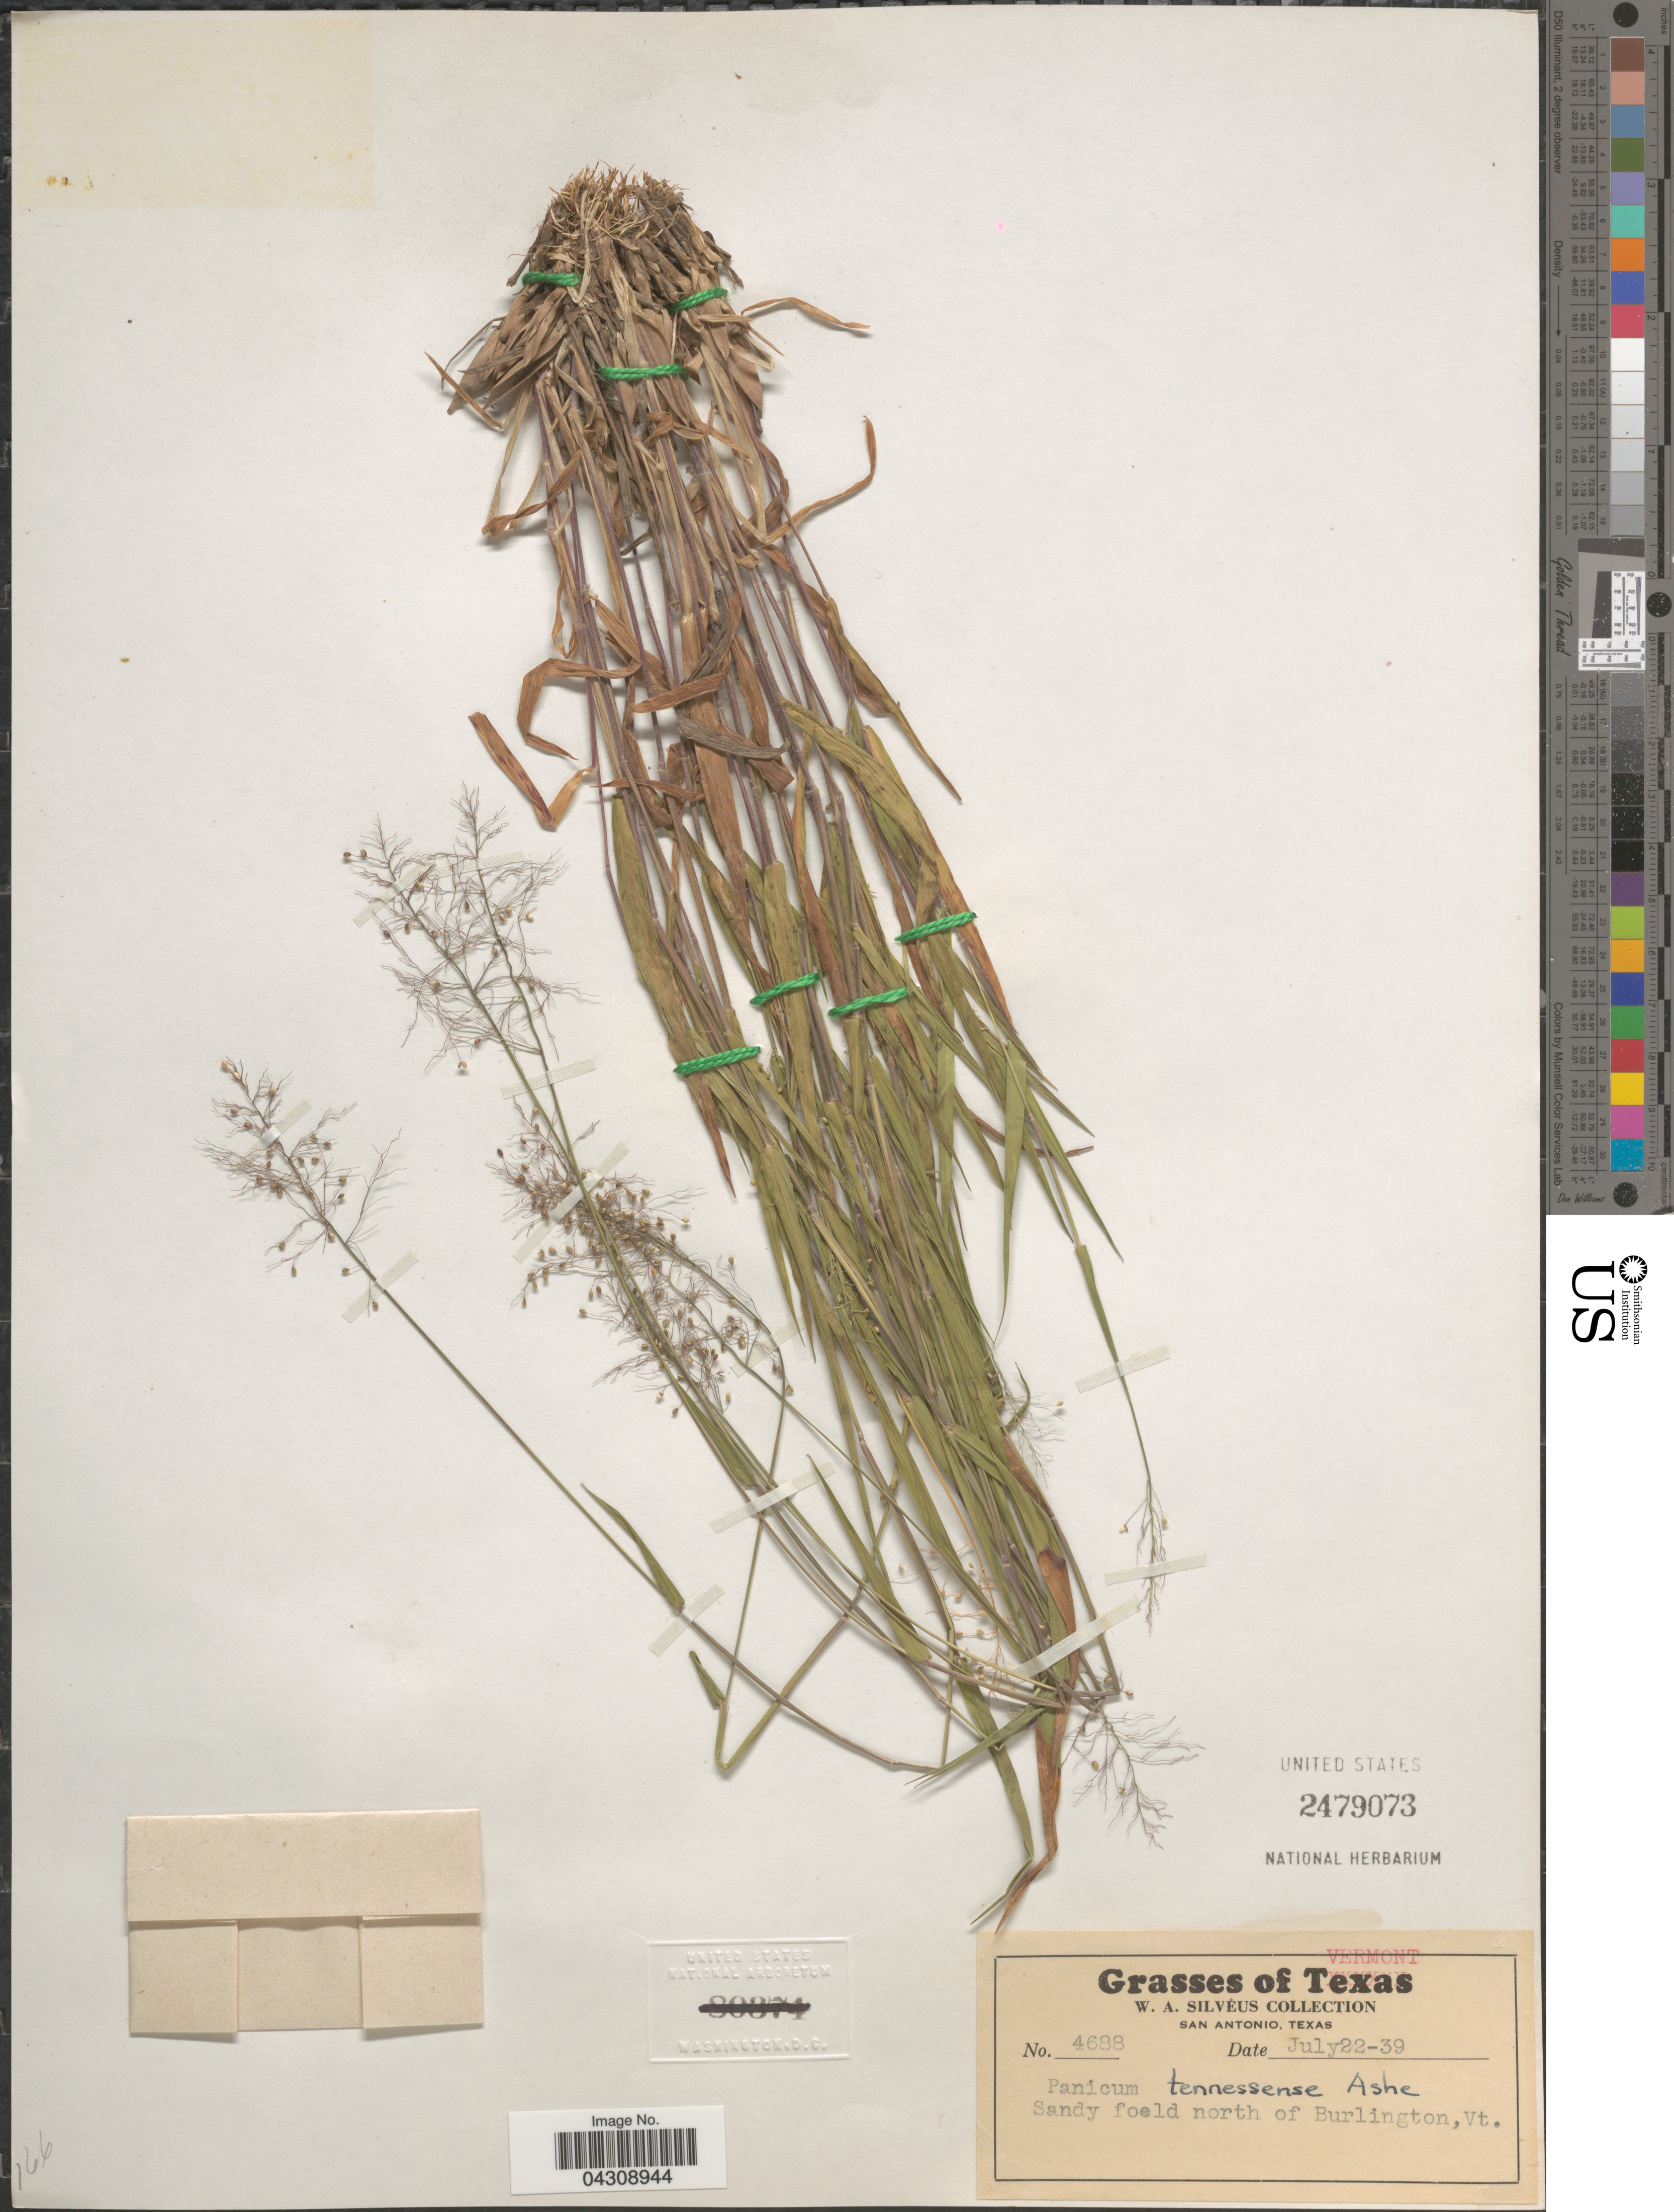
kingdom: Plantae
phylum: Tracheophyta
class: Liliopsida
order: Poales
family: Poaceae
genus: Dichanthelium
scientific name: Dichanthelium acuminatum var. acuminatum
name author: (Sw.) Gould & C.A. Clark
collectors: W. Silveus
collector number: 4688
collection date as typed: Transcribed d/m/y: 22/7/39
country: United States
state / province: Vermont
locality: Sandy foeld north of Burlington.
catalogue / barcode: US 2479073